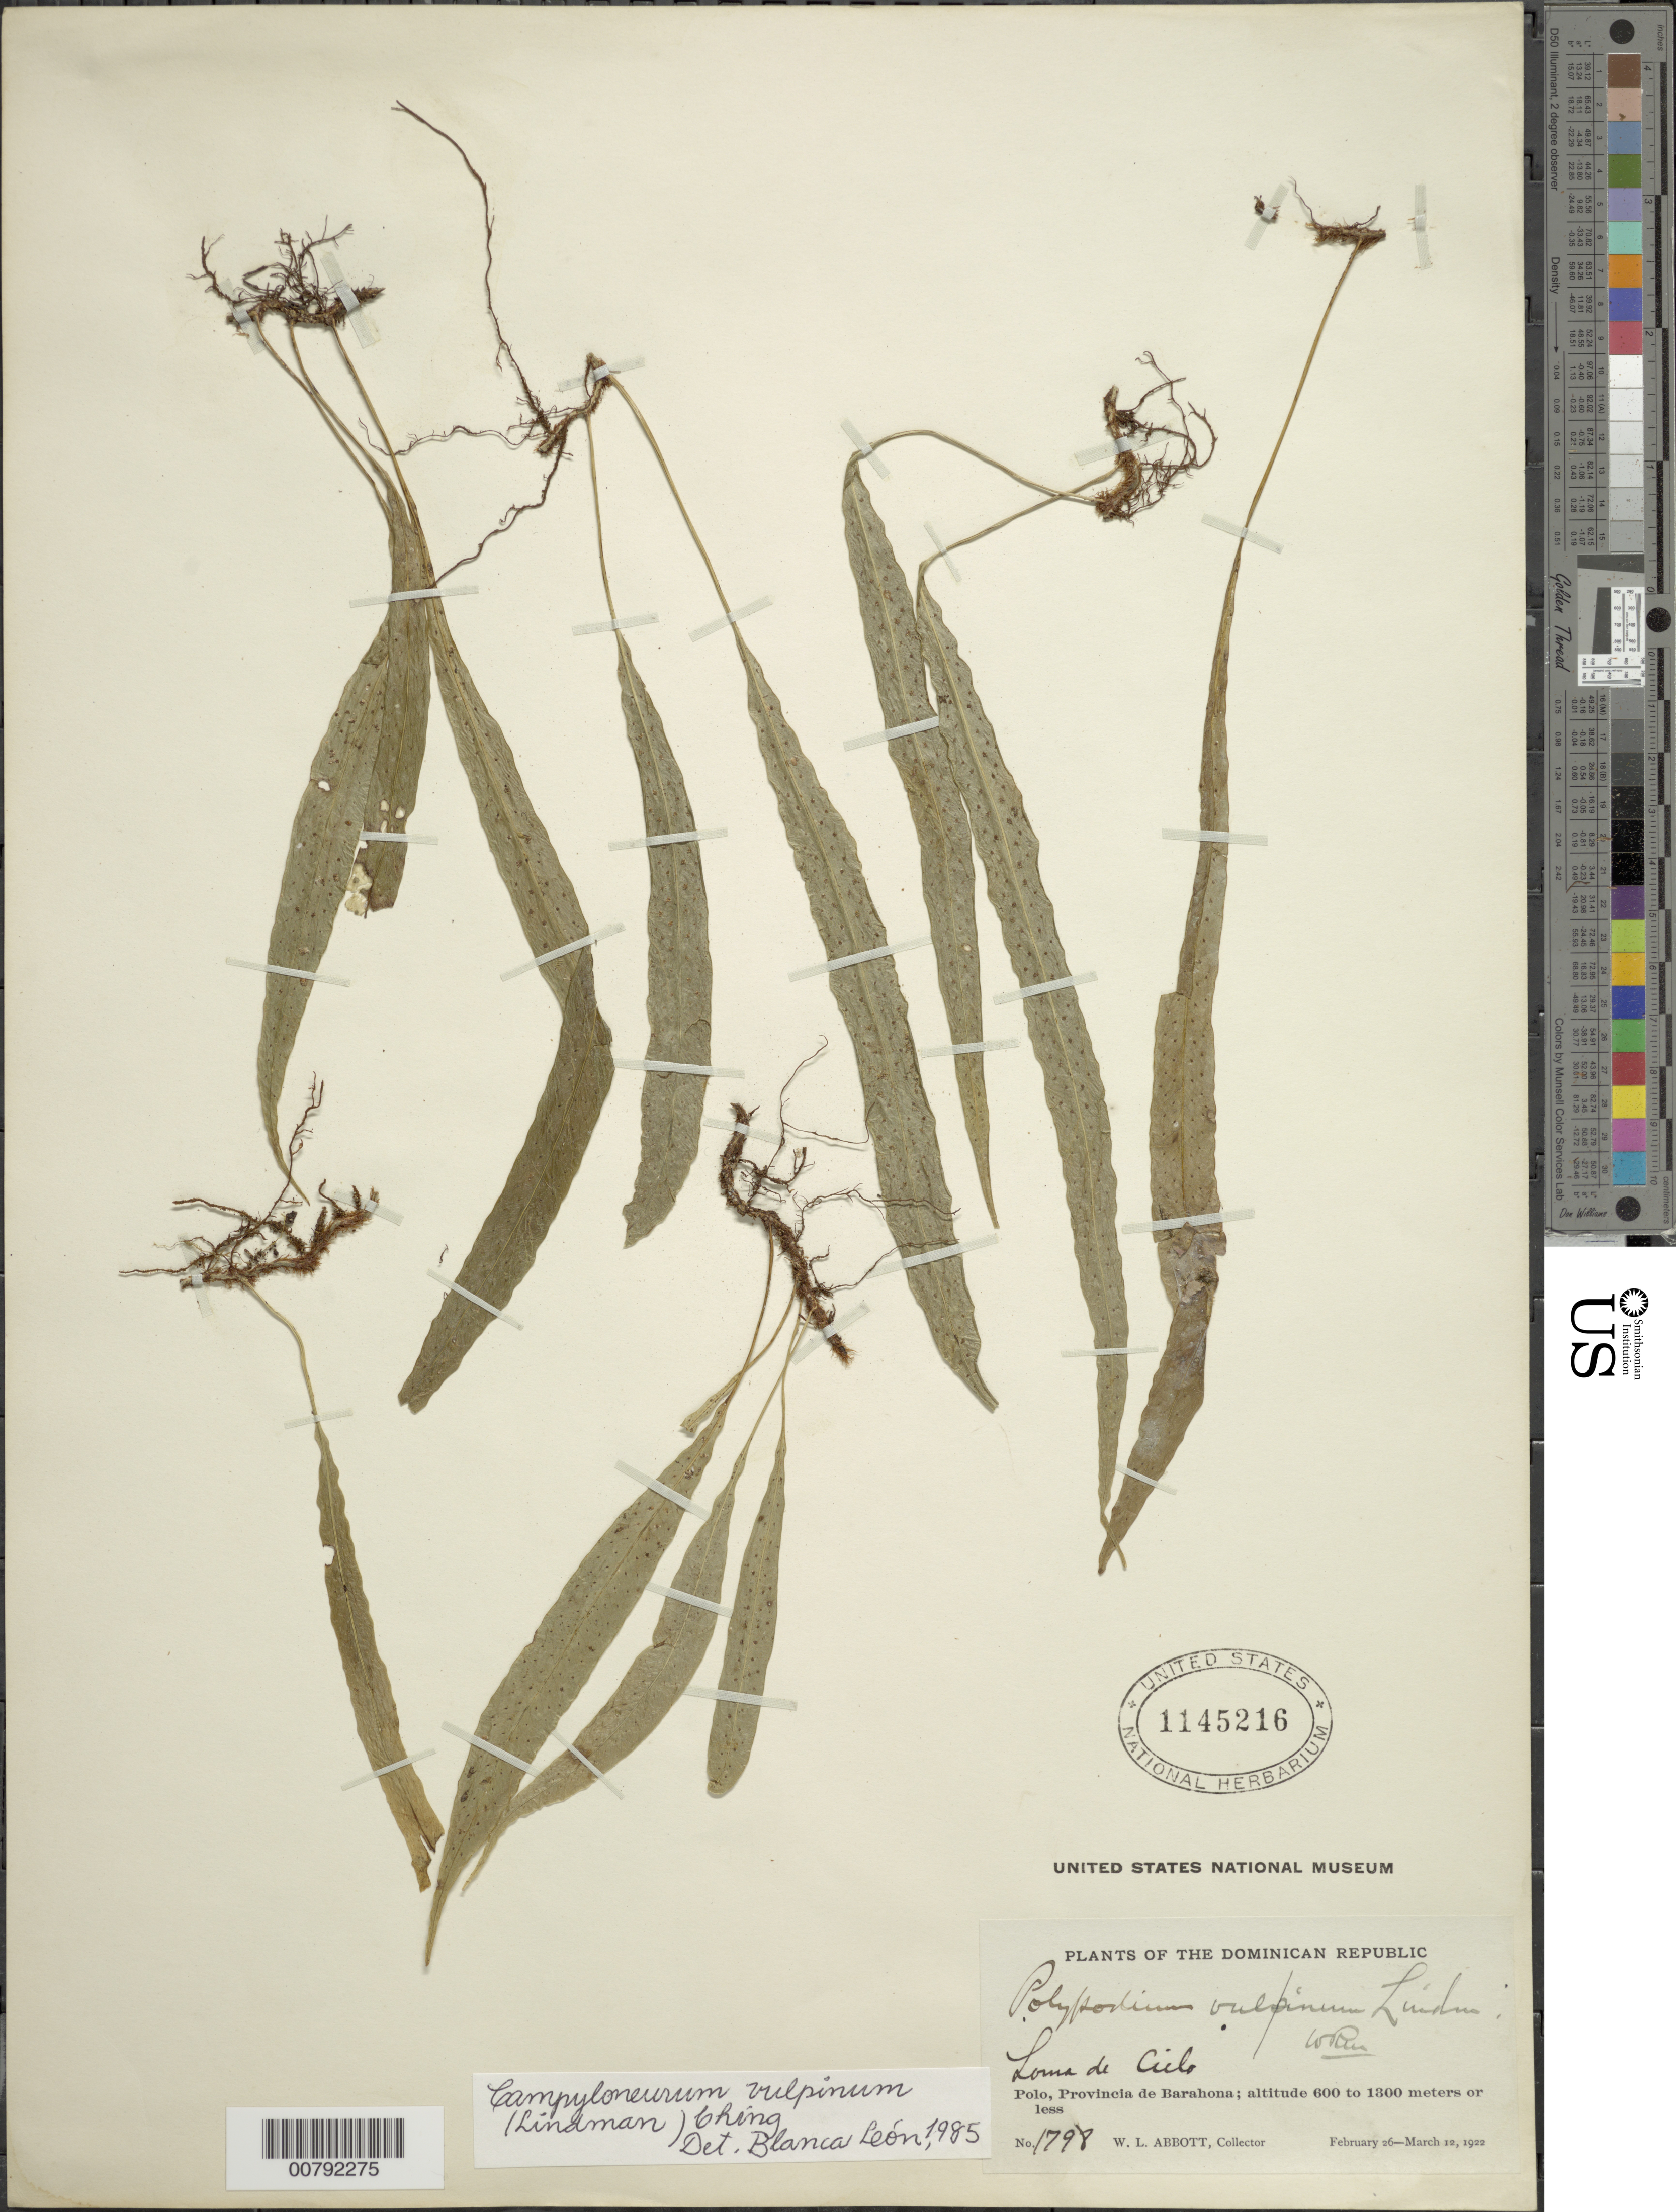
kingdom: Plantae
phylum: Tracheophyta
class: Polypodiopsida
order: Polypodiales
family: Polypodiaceae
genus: Campyloneurum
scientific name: Campyloneurum vulpinum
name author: (Lindm.) Ching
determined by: León, B.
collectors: W. L. Abbott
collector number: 1798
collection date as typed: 26 Feb 1922 12 Mar 1922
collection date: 1922-02-26/1922-03-12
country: Dominican Republic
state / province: Barahona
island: Hispaniola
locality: Polo, Loma de Cielo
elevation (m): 600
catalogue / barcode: US 1145216